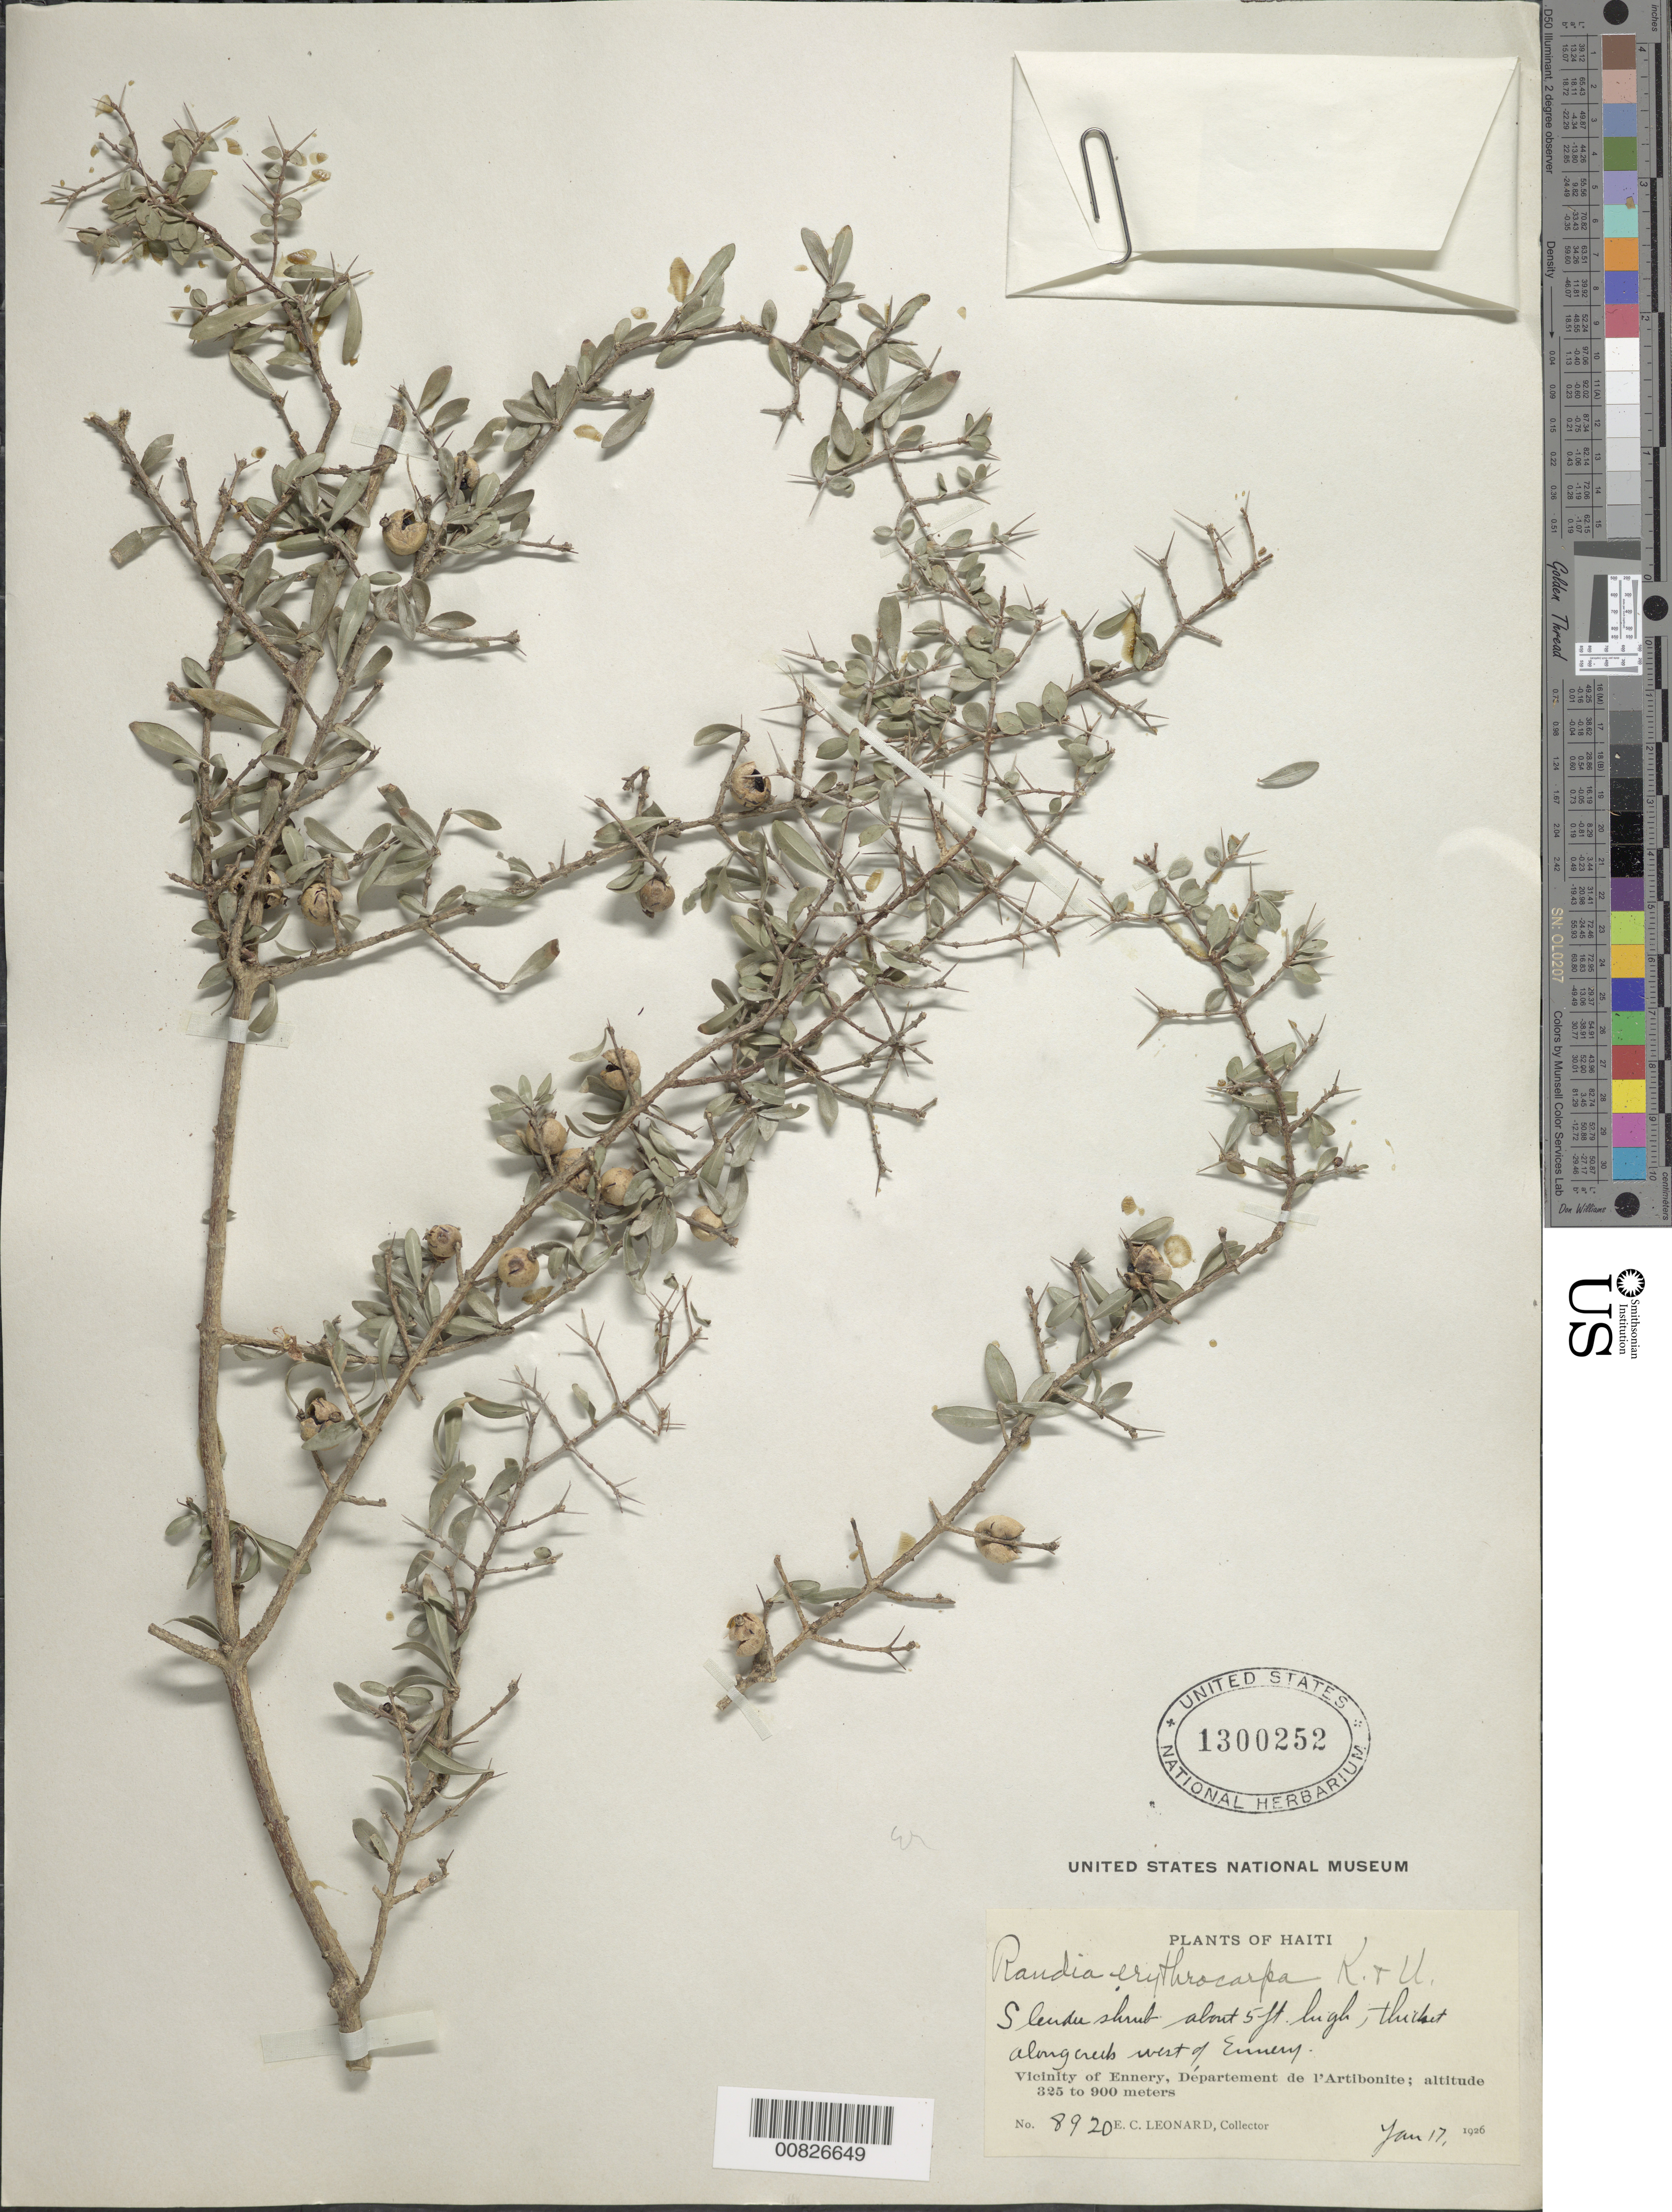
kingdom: Plantae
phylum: Tracheophyta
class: Magnoliopsida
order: Gentianales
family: Rubiaceae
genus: Randia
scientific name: Randia erythrocarpa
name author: Krug & Urb.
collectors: E. C. Leonard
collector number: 8920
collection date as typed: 17 Jan 1926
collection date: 1926-01-17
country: Haiti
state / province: Artibonite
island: Hispaniola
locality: Vicinity of Ennery, W of city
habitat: Thicket along creek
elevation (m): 325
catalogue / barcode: US 1300252